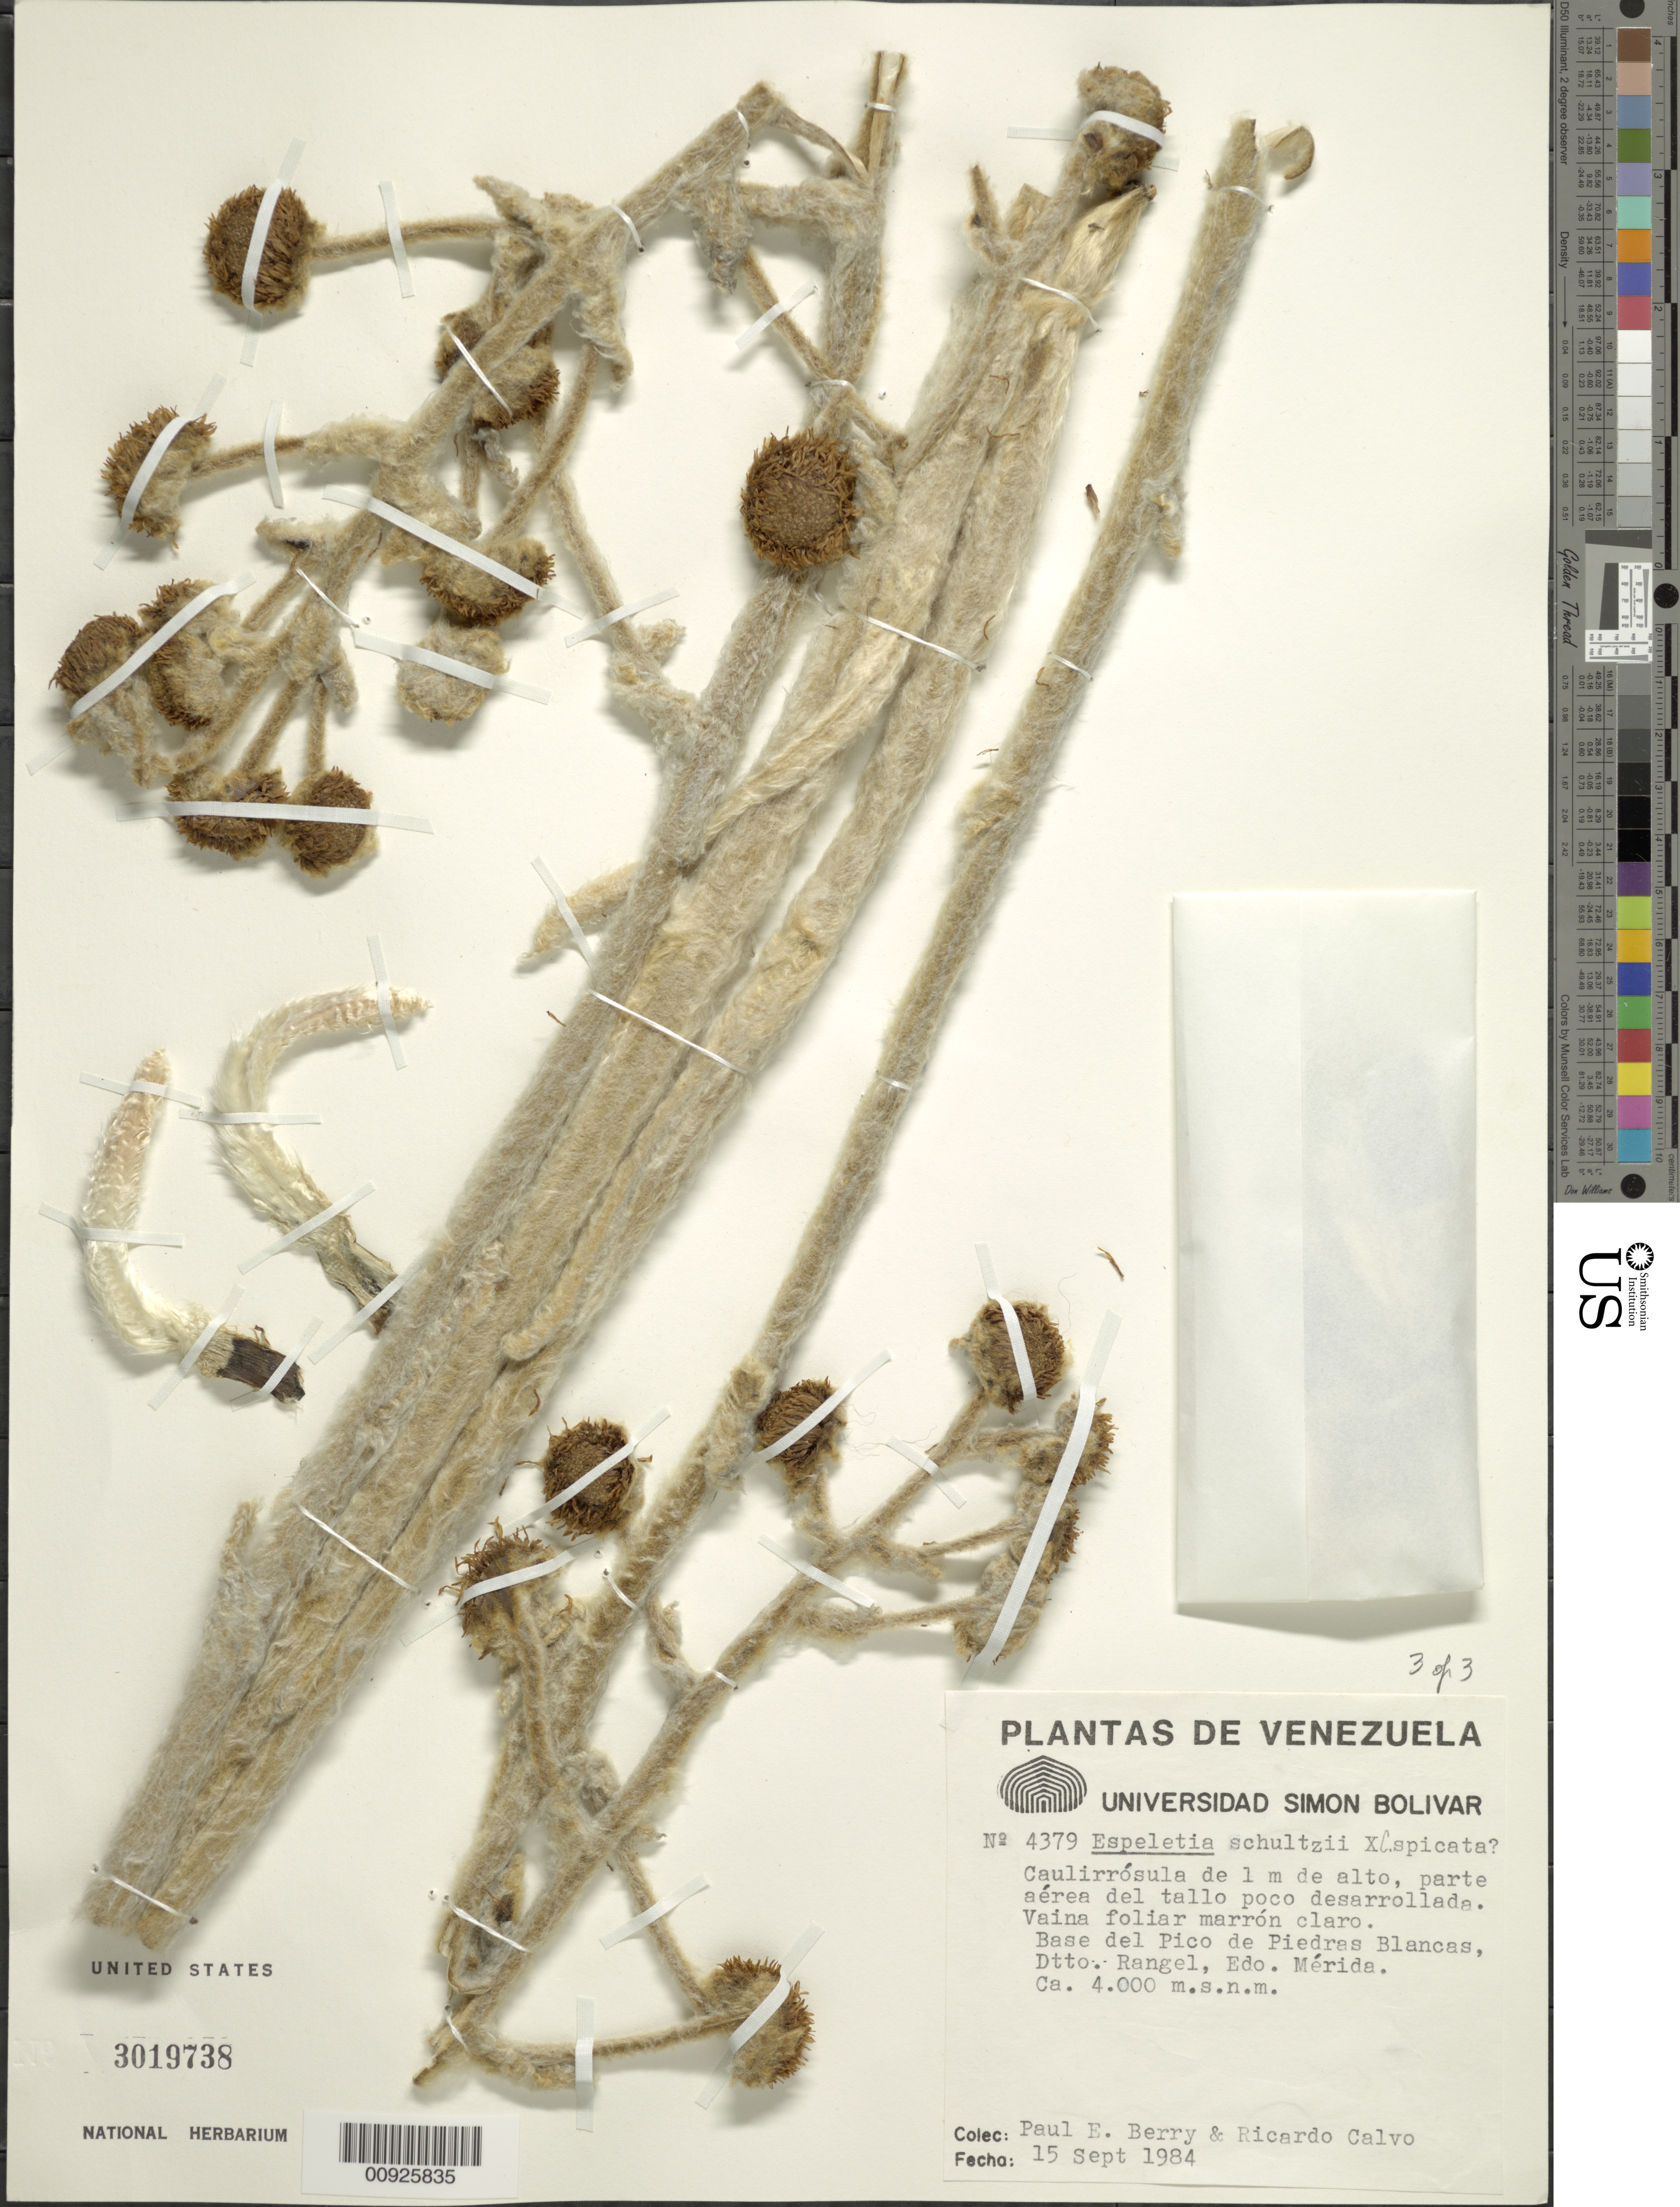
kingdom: Plantae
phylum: Tracheophyta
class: Magnoliopsida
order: Asterales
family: Asteraceae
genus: Espeletia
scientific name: Espeletia schultzii x E. spicata Sch. Bip. ex Wedd.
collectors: P. E. Berry & R. Calvo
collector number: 4379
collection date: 1984-09-15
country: Venezuela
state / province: Mérida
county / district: Rangel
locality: Base del Pico de Piedras Blancas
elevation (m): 4000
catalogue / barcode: US 3019738